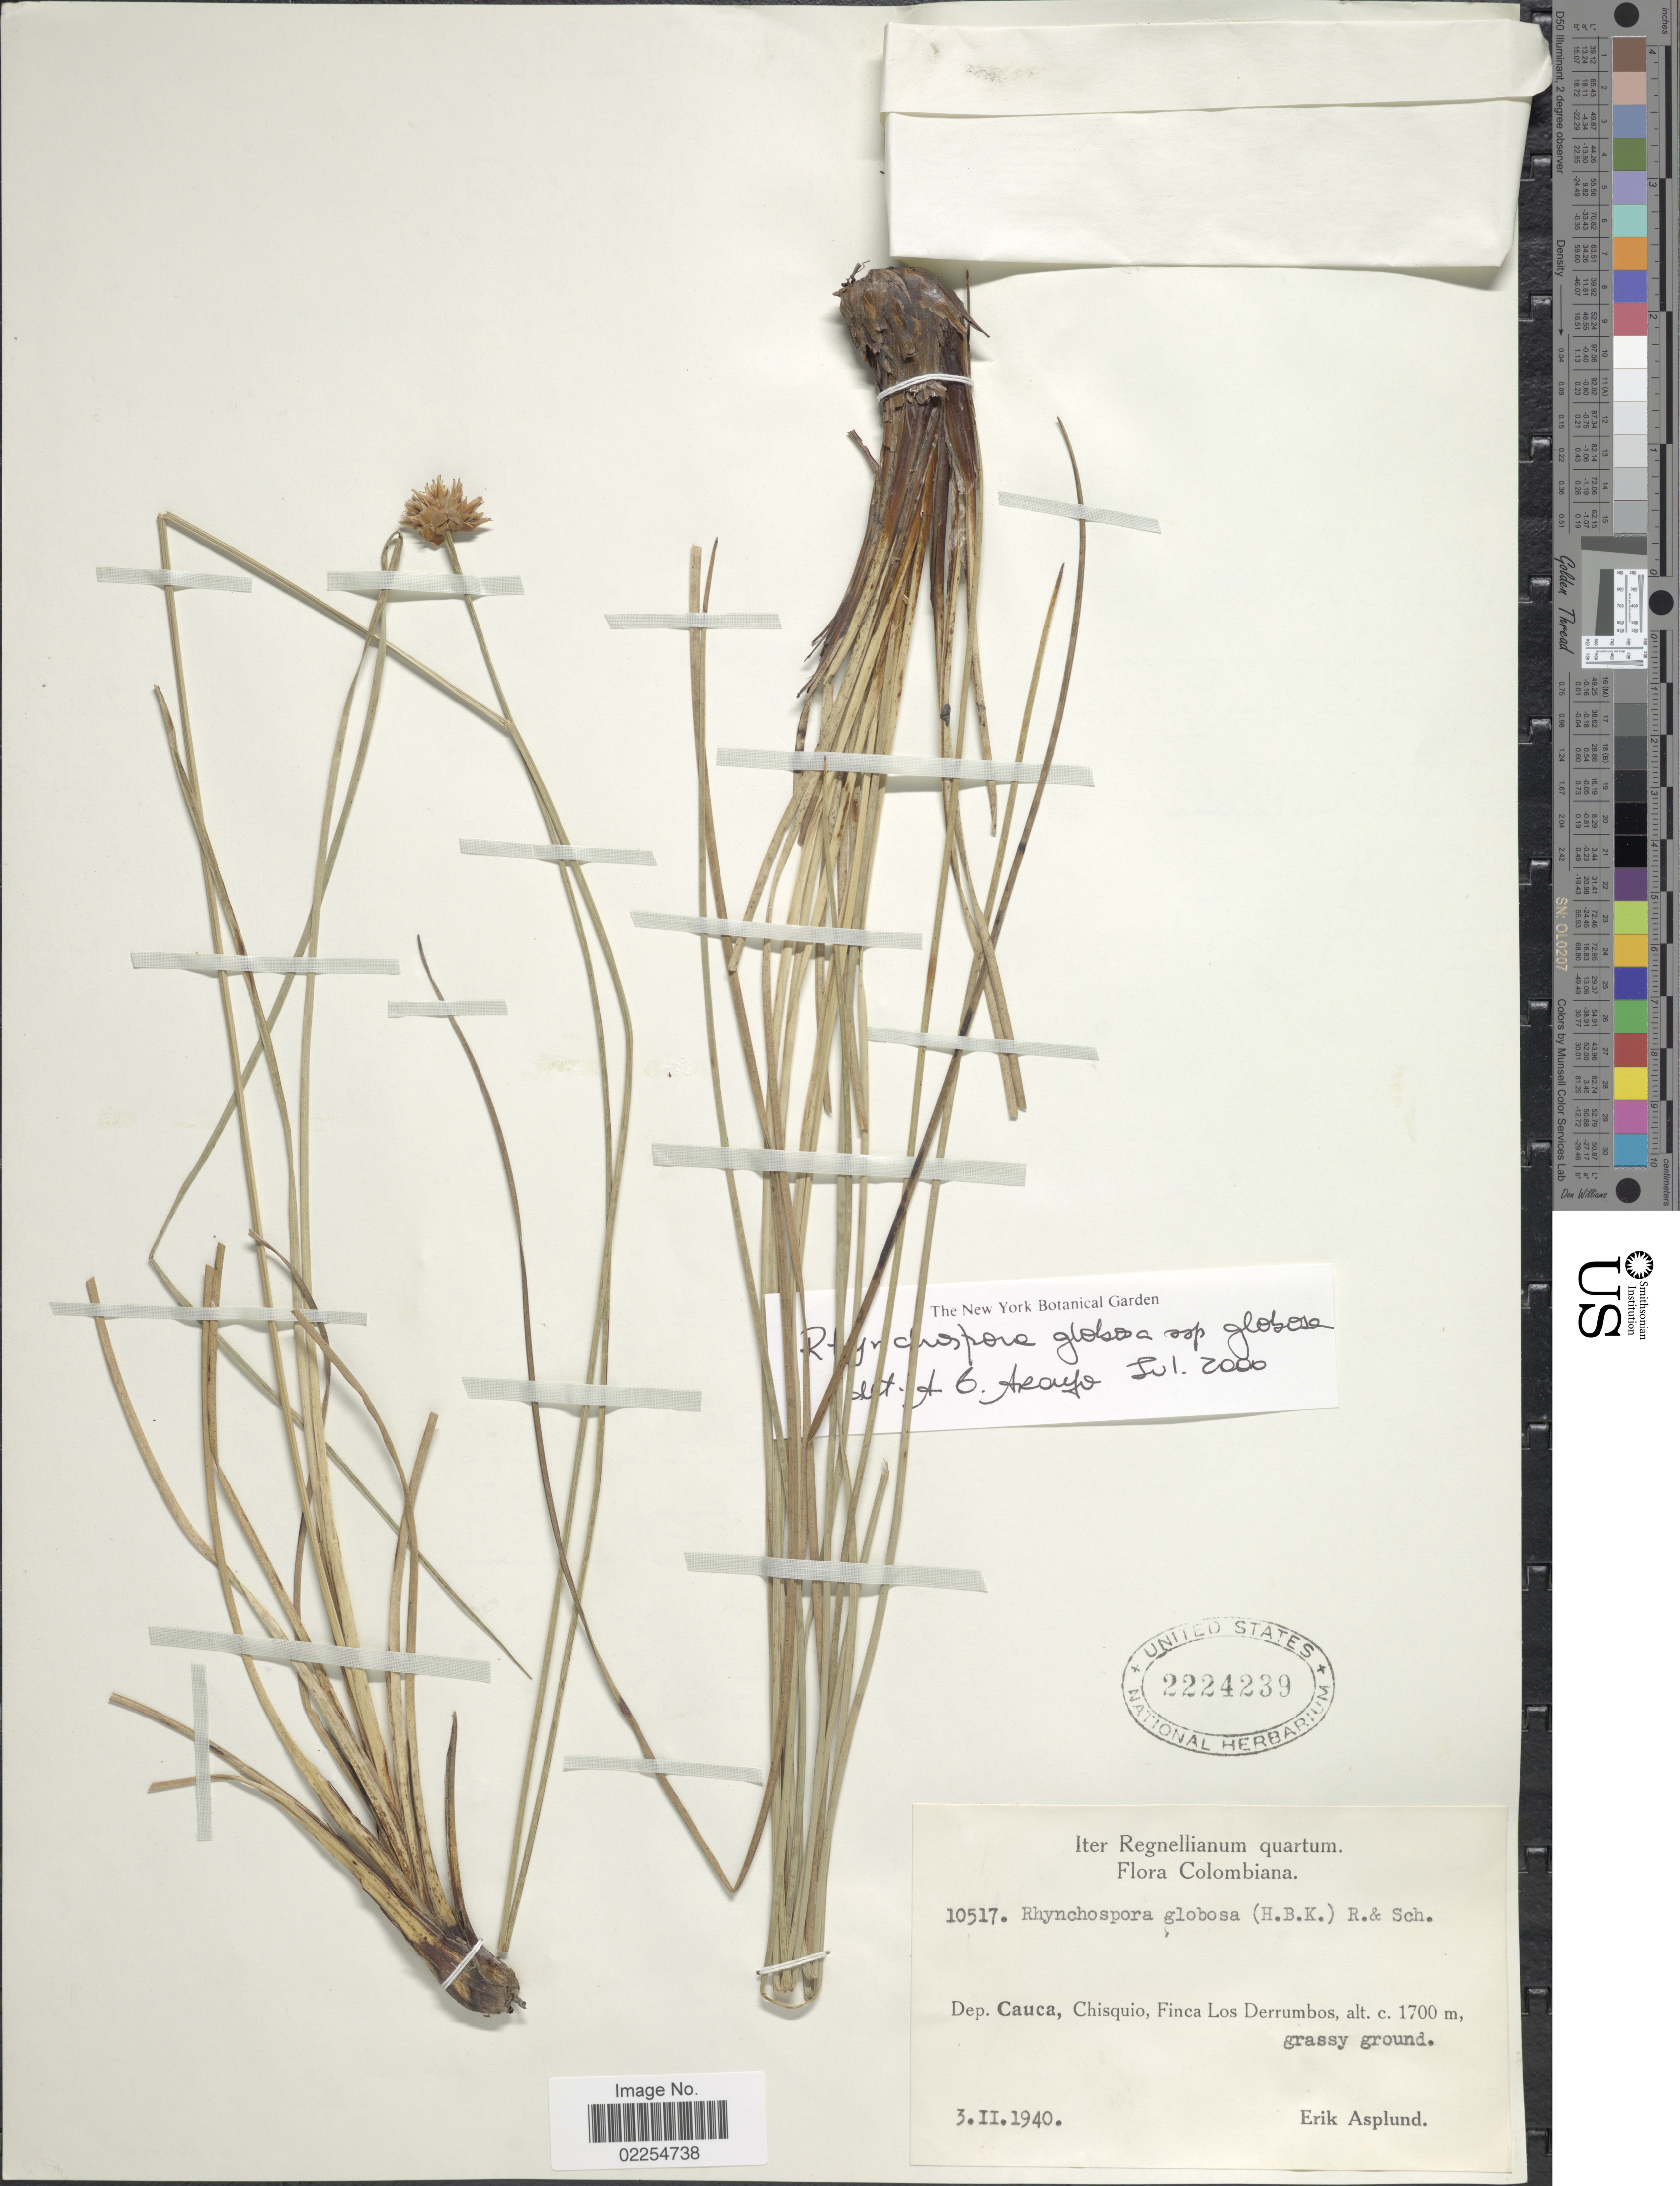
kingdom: Plantae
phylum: Tracheophyta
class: Liliopsida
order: Poales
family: Cyperaceae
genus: Rhynchospora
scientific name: Rhynchospora globosa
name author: (Kunth) Roem. & Schult.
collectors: E. Asplund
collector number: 10517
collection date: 1940-02-03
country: Colombia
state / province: Cauca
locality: Chisquio, Finca Los Derrumbos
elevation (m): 1700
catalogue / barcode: US 2224239